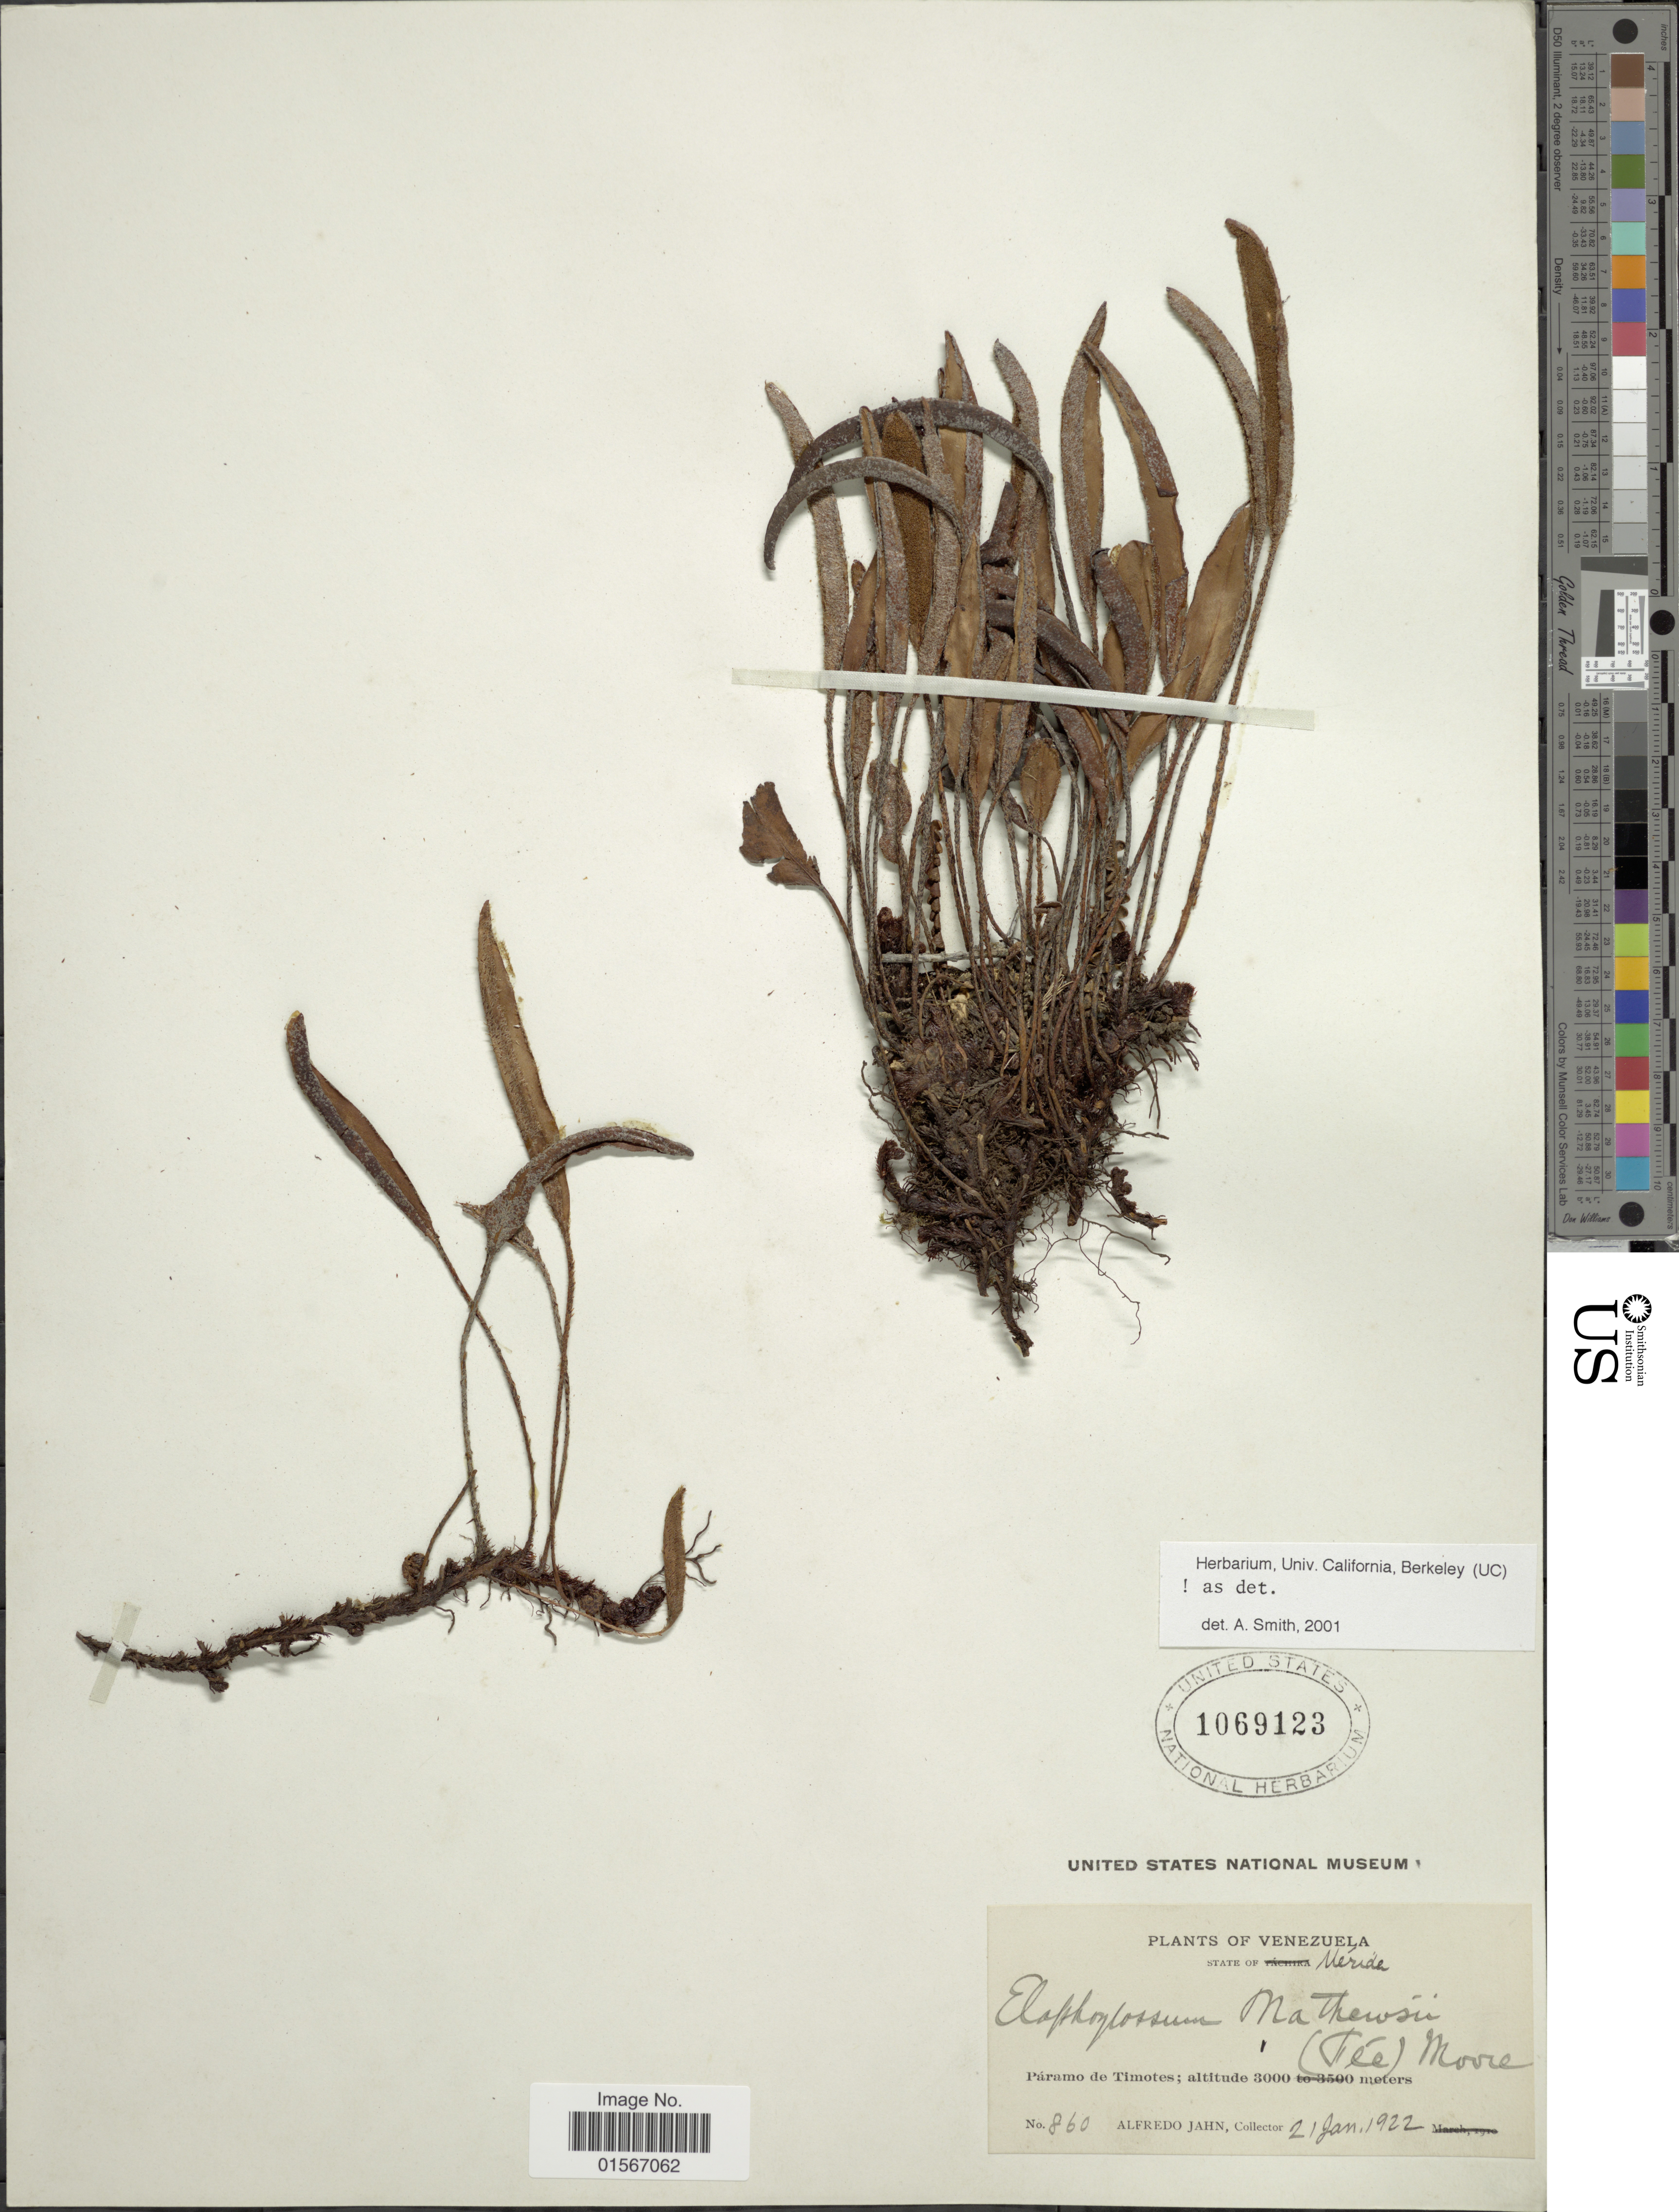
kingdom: Plantae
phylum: Tracheophyta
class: Polypodiopsida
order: Polypodiales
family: Dryopteridaceae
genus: Elaphoglossum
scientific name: Elaphoglossum mathewsii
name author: (Fée) T. Moore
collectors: A. Jahn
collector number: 860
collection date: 1922-01-21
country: Venezuela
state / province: Mérida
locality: Páramo de Timotes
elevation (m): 3000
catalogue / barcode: US 1069123